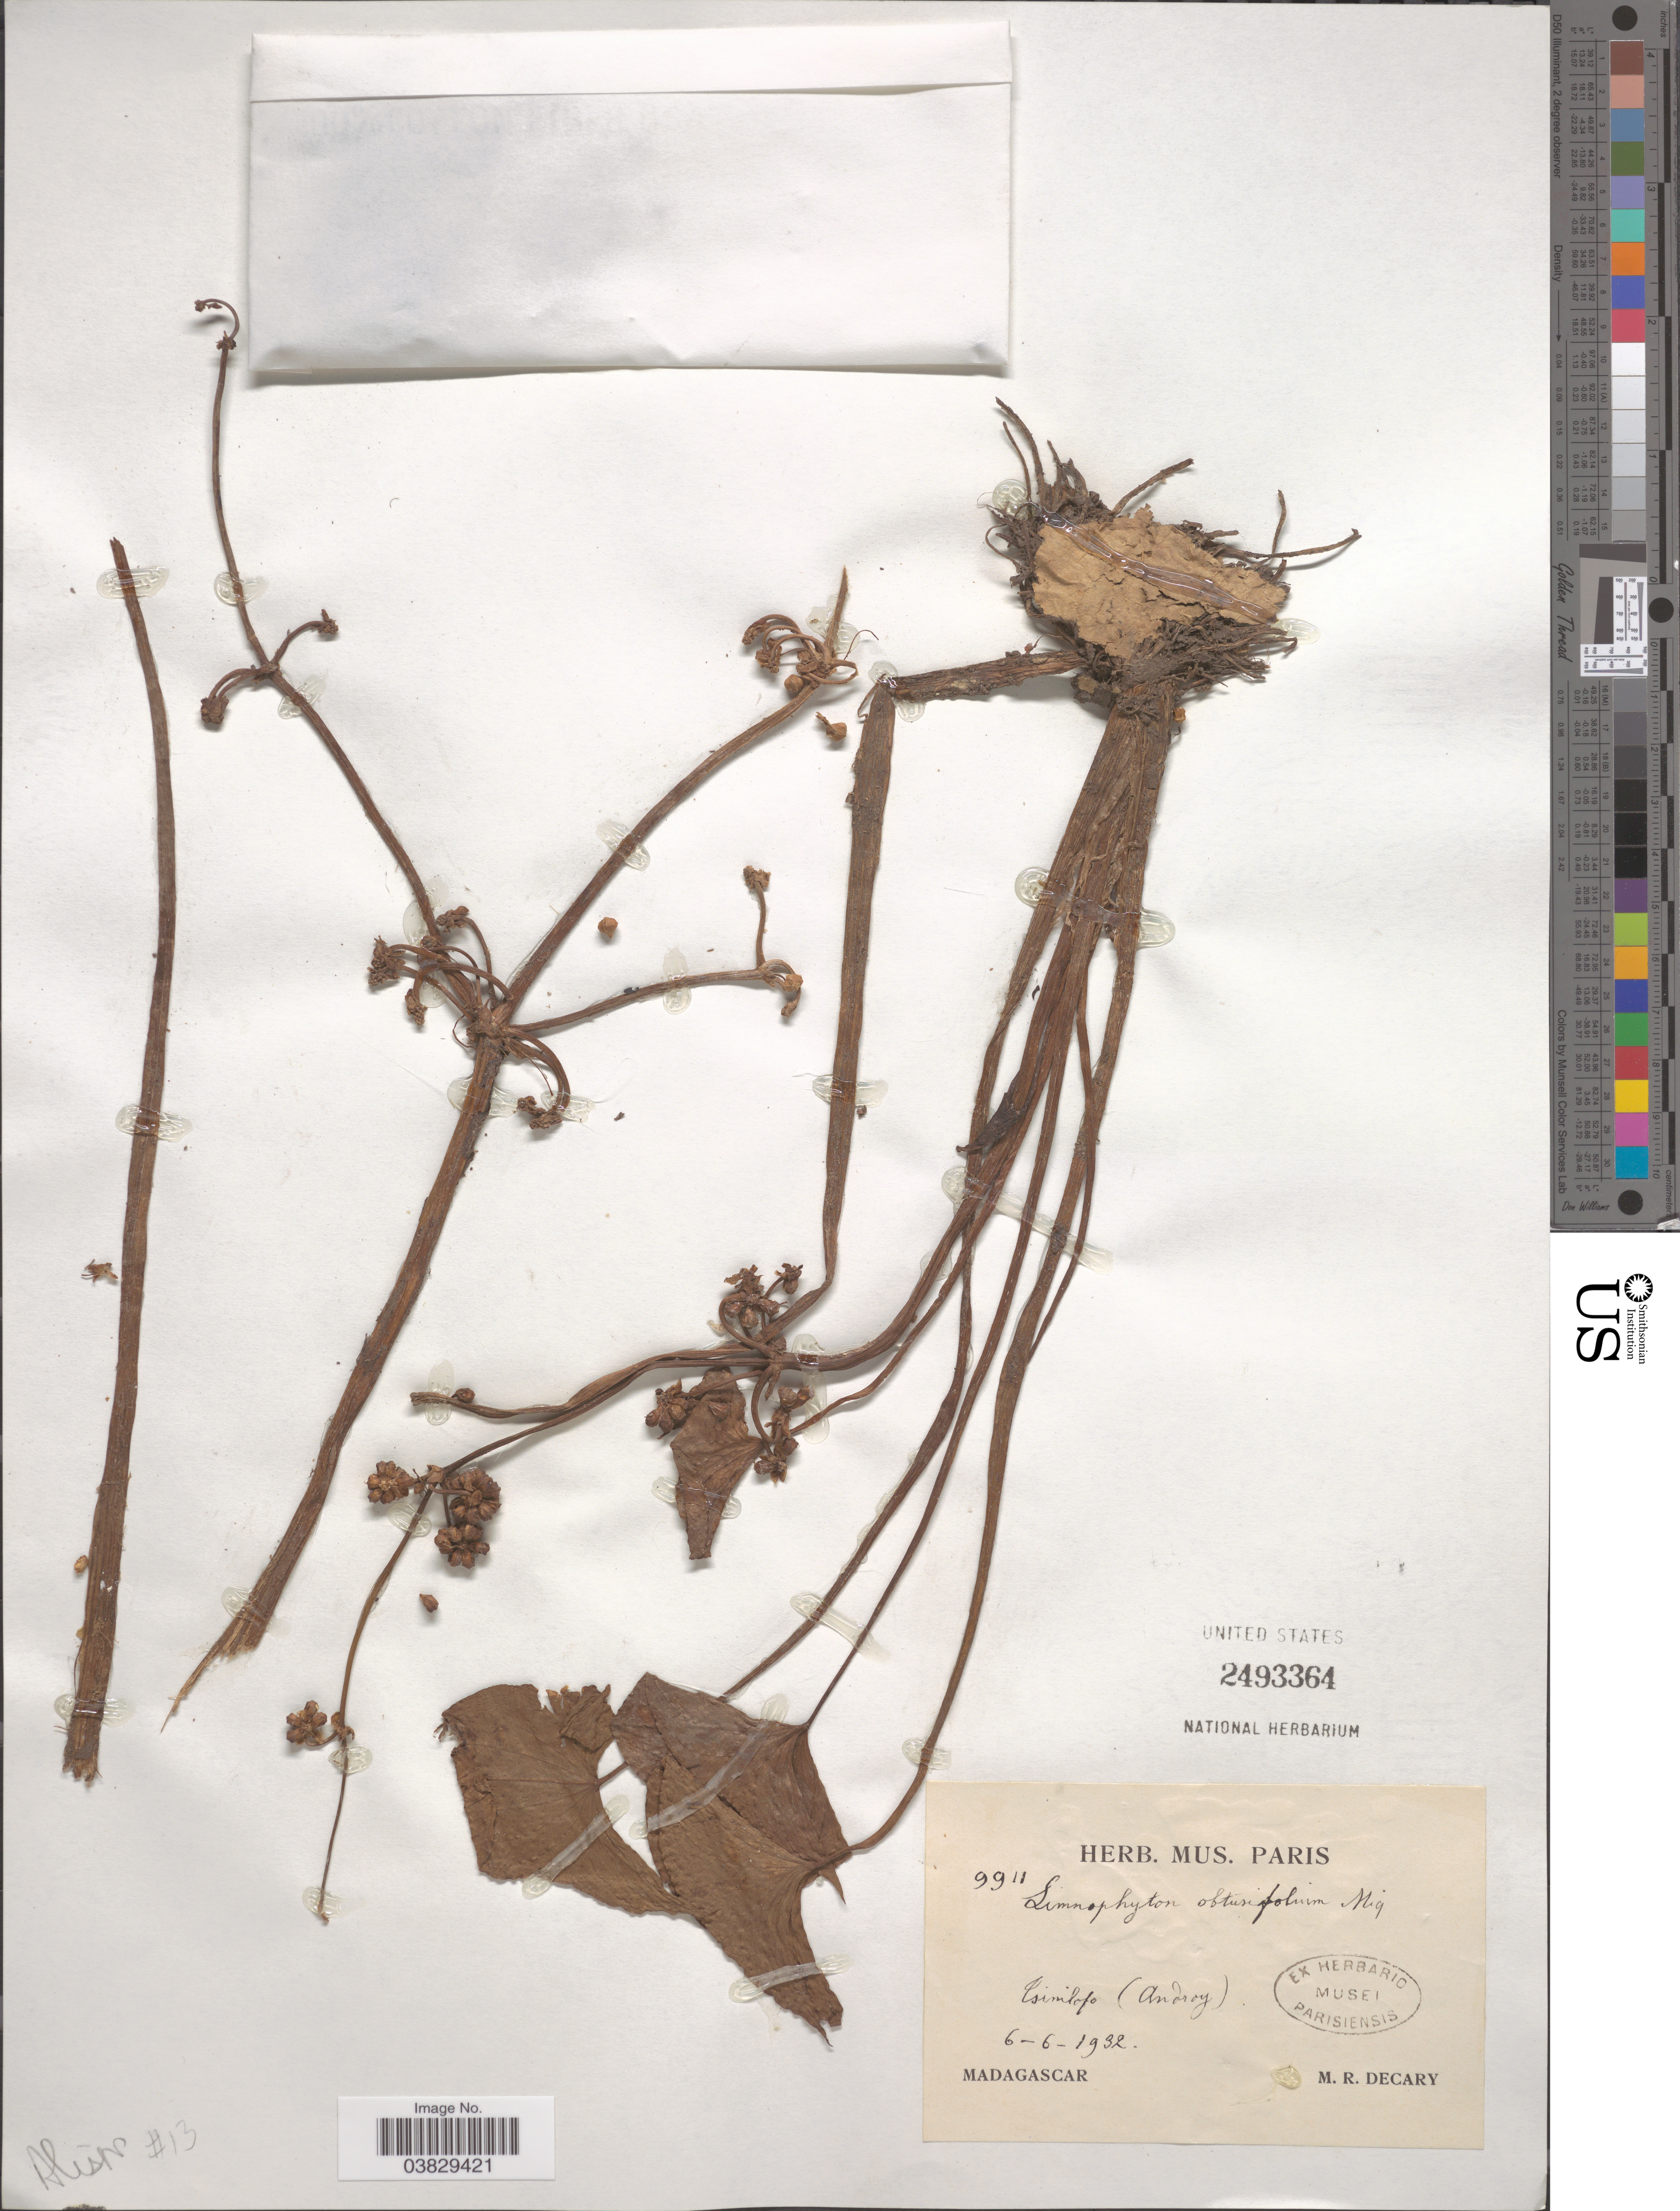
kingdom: Plantae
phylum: Tracheophyta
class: Liliopsida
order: Alismatales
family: Alismataceae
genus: Limnophyton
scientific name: Limnophyton obtusifolium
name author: (L.) Miq.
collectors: R. Decary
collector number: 9911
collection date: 1932-06-06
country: Madagascar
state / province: Androy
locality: Tsimilofo (Androy)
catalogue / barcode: US 2493364